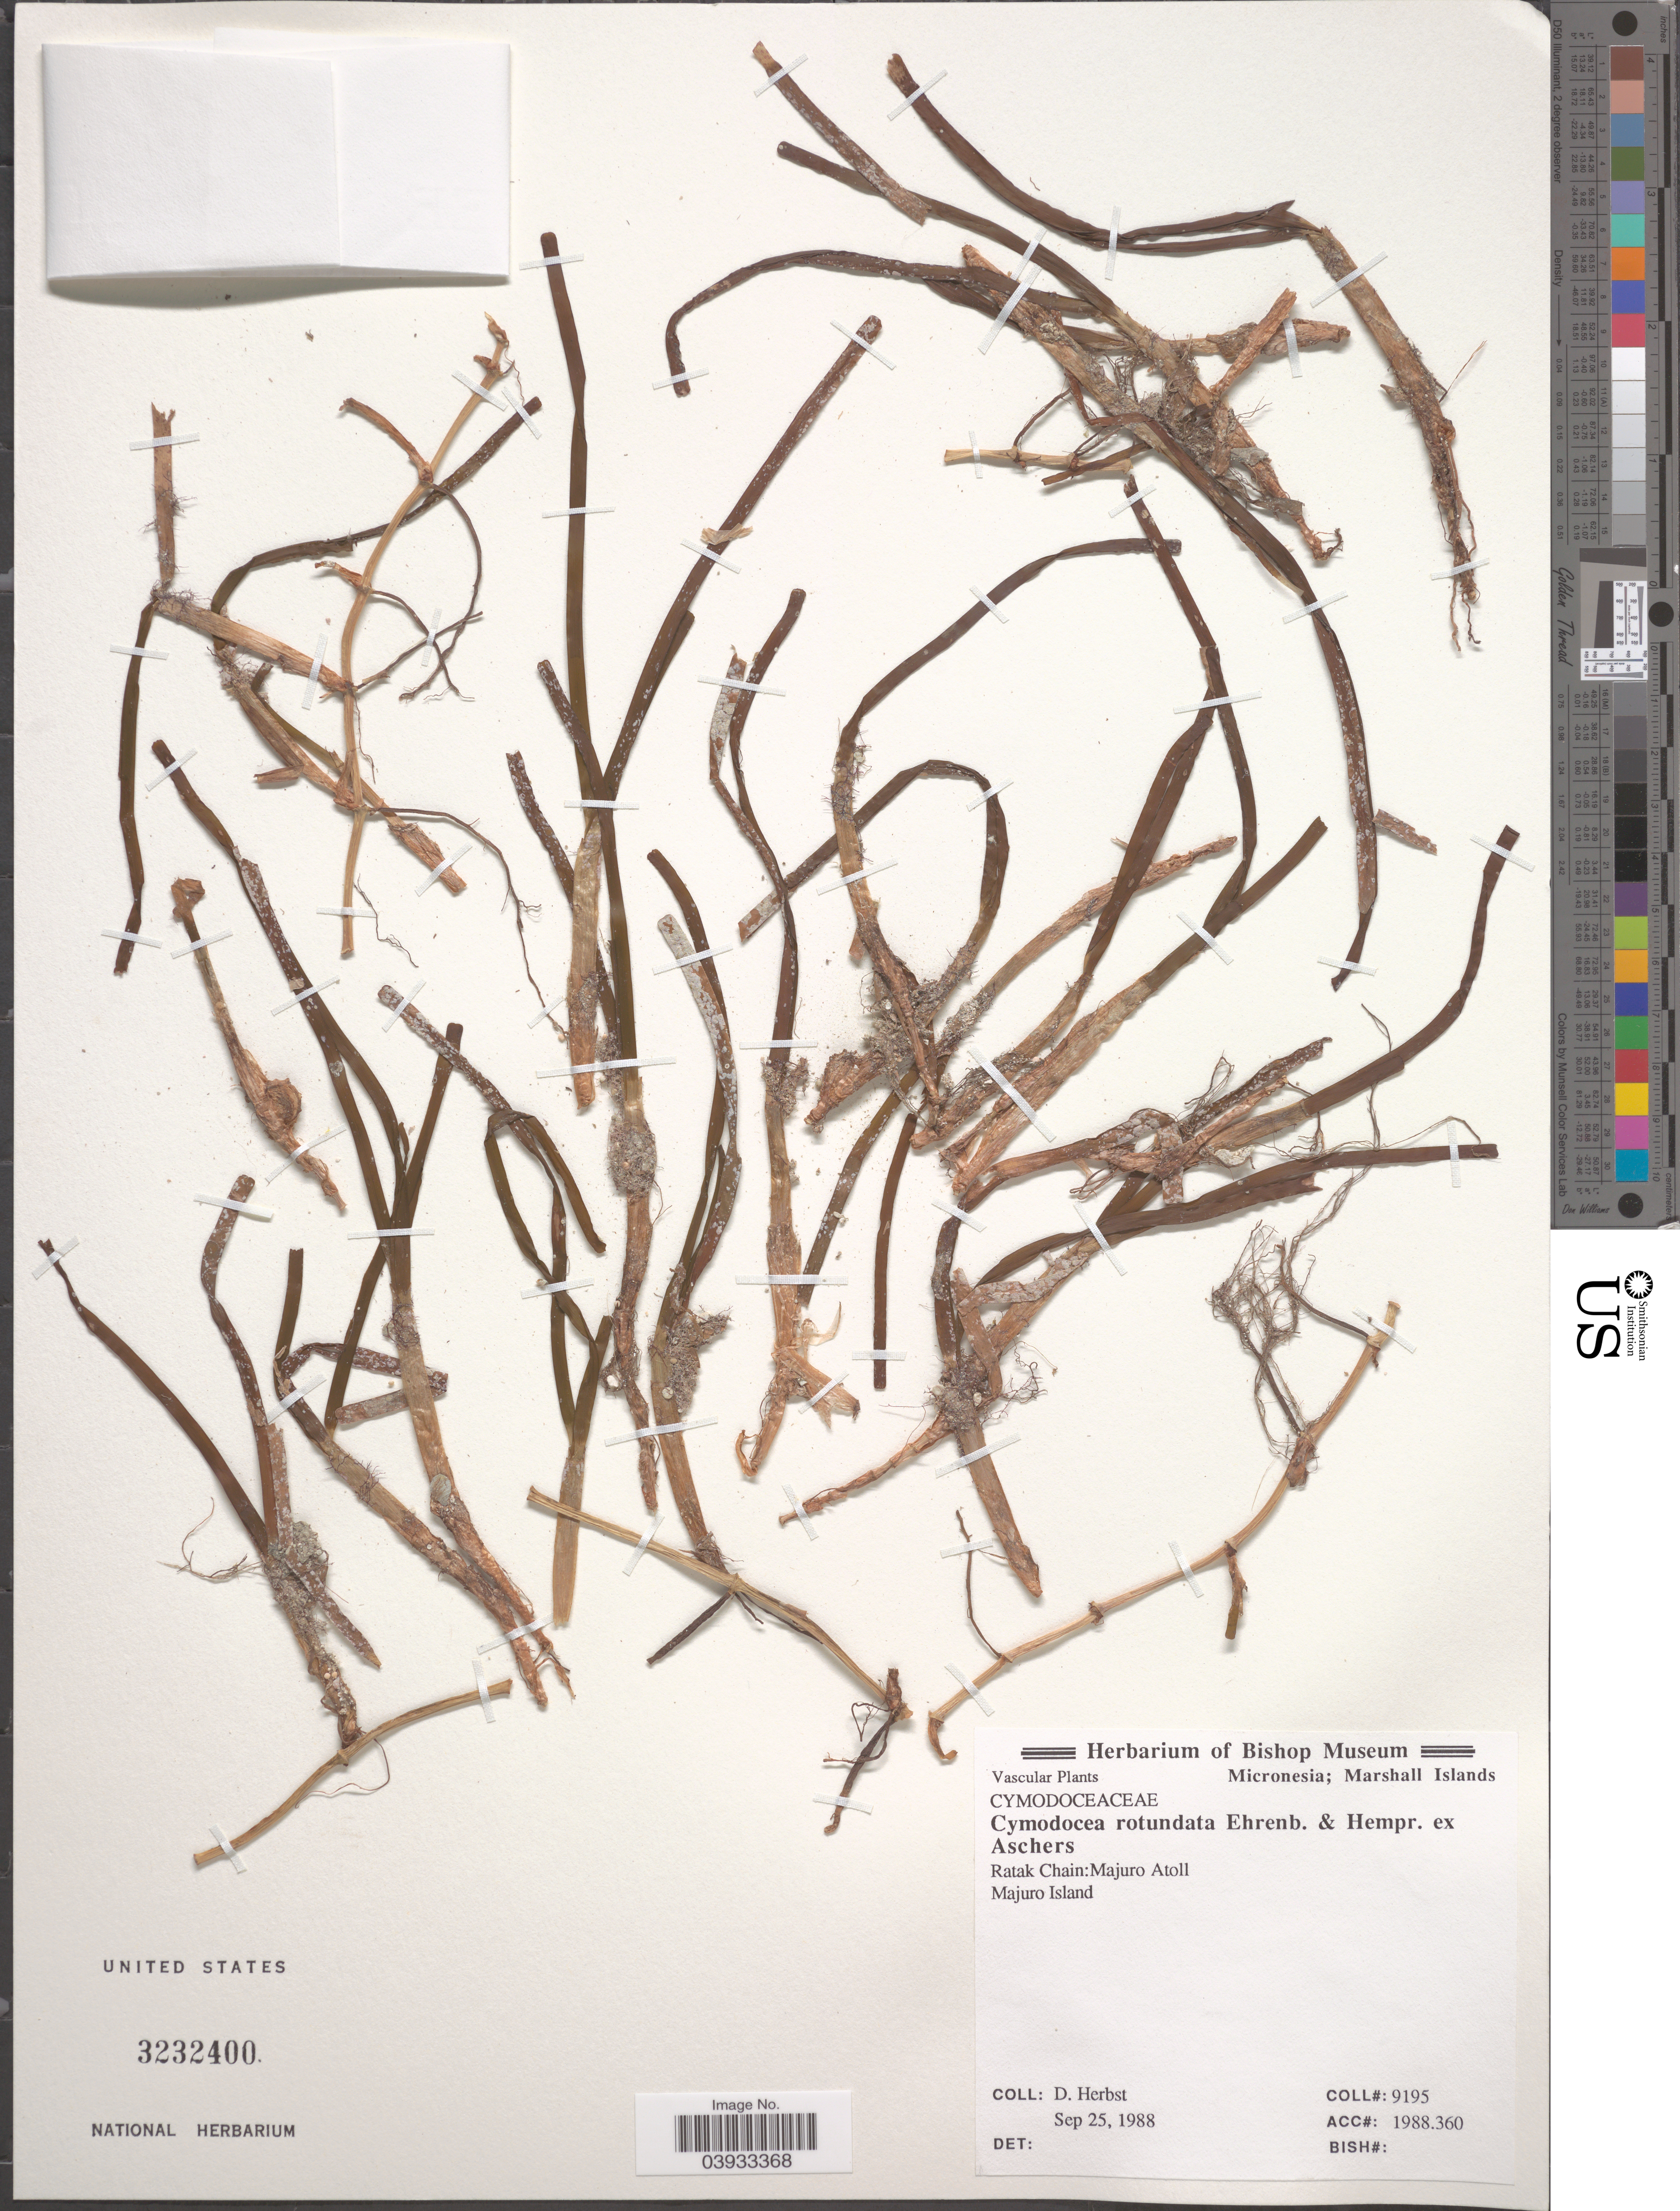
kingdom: Plantae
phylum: Tracheophyta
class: Liliopsida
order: Alismatales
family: Cymodoceaceae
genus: Cymodocea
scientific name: Cymodocea rotundata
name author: Asch. & Schweinf.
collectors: D. Herbst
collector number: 9195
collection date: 1988-09-25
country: Marshall Islands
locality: Micronesia. Ratak Chain: Majuro Atoll. Majuro Island.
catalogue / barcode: US 3232400